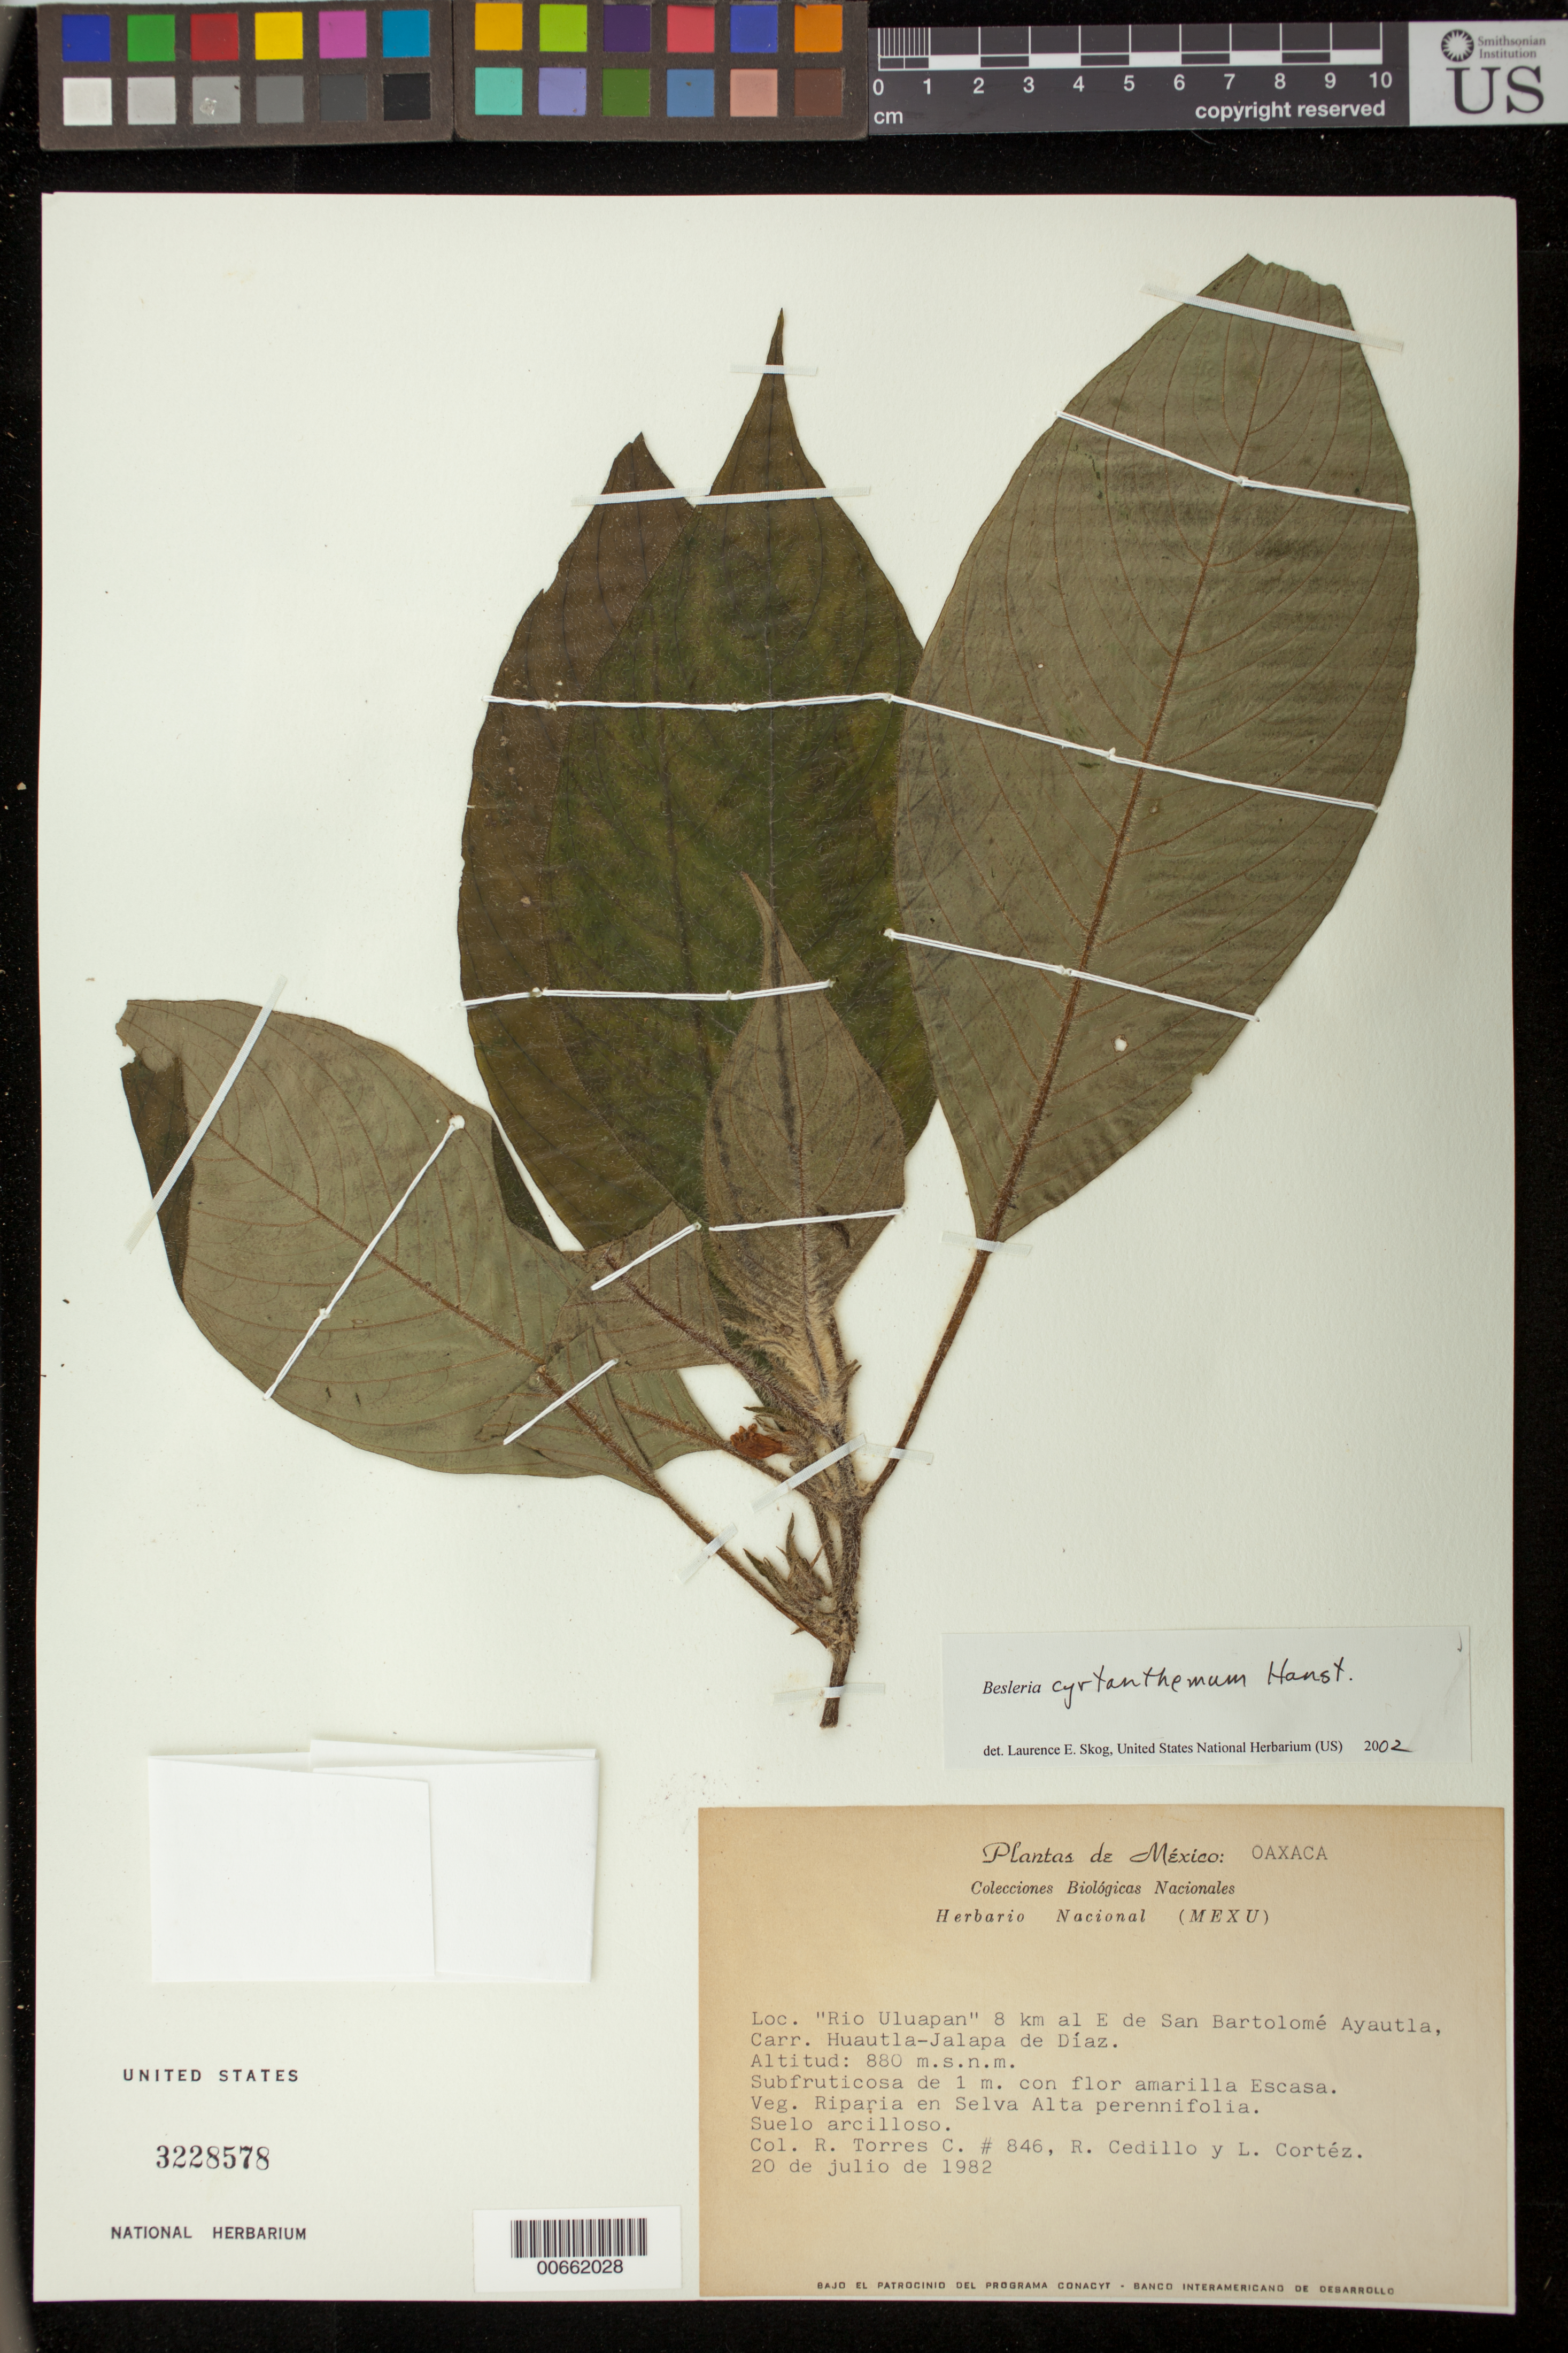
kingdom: Plantae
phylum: Tracheophyta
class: Magnoliopsida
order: Lamiales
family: Gesneriaceae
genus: Besleria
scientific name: Besleria cyrtanthemum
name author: Hanst.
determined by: Skog, Laurence E.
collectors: R. Torres C., R. Cedillo & L. Cortéz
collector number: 846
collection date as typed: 20 Jul 1982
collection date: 1982-07-20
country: Mexico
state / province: Oaxaca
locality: Rio Uluapan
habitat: Riparia en selva alta perennifolia, suelo arcilloso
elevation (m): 880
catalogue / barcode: US 3228578